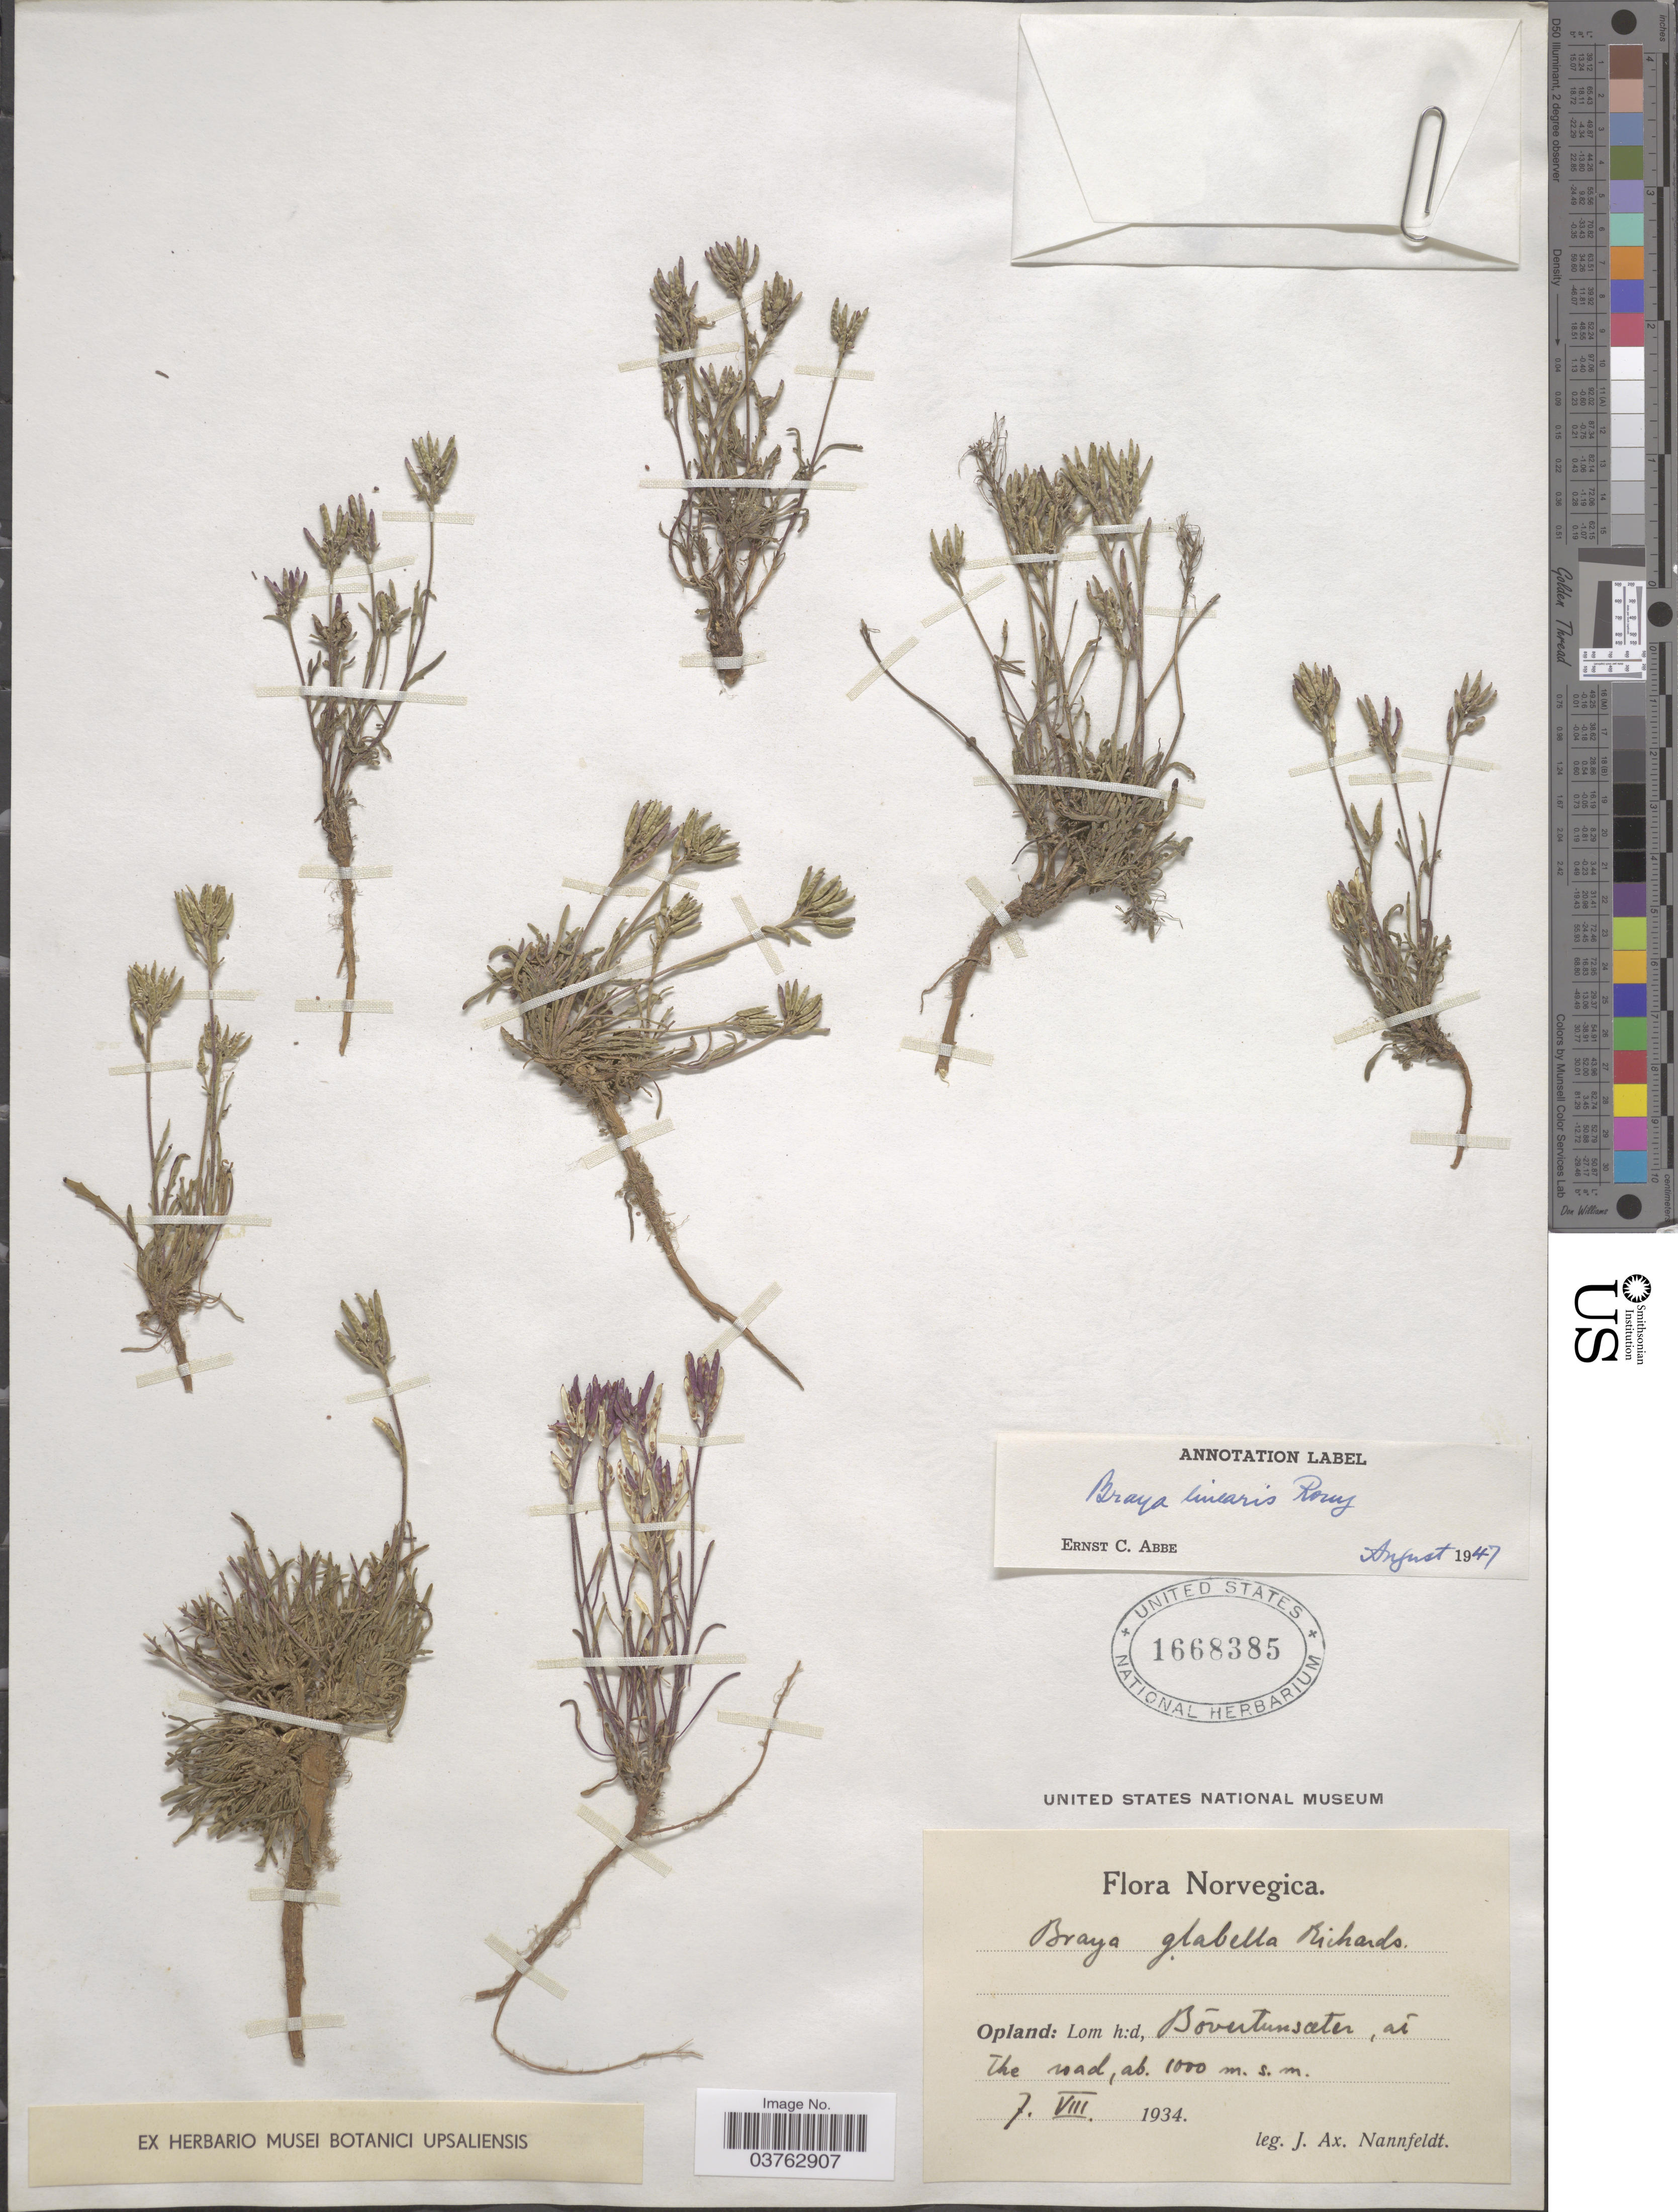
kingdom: Plantae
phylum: Tracheophyta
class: Magnoliopsida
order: Brassicales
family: Brassicaceae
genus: Braya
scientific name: Braya linearis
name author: Rouy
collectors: J. Nannfeldt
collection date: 1934-08-07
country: Norway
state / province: Oppland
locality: Norvegica. Opland: Lom h:d, Bøvertunvatn, at the road.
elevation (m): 1000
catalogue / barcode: US 1668385